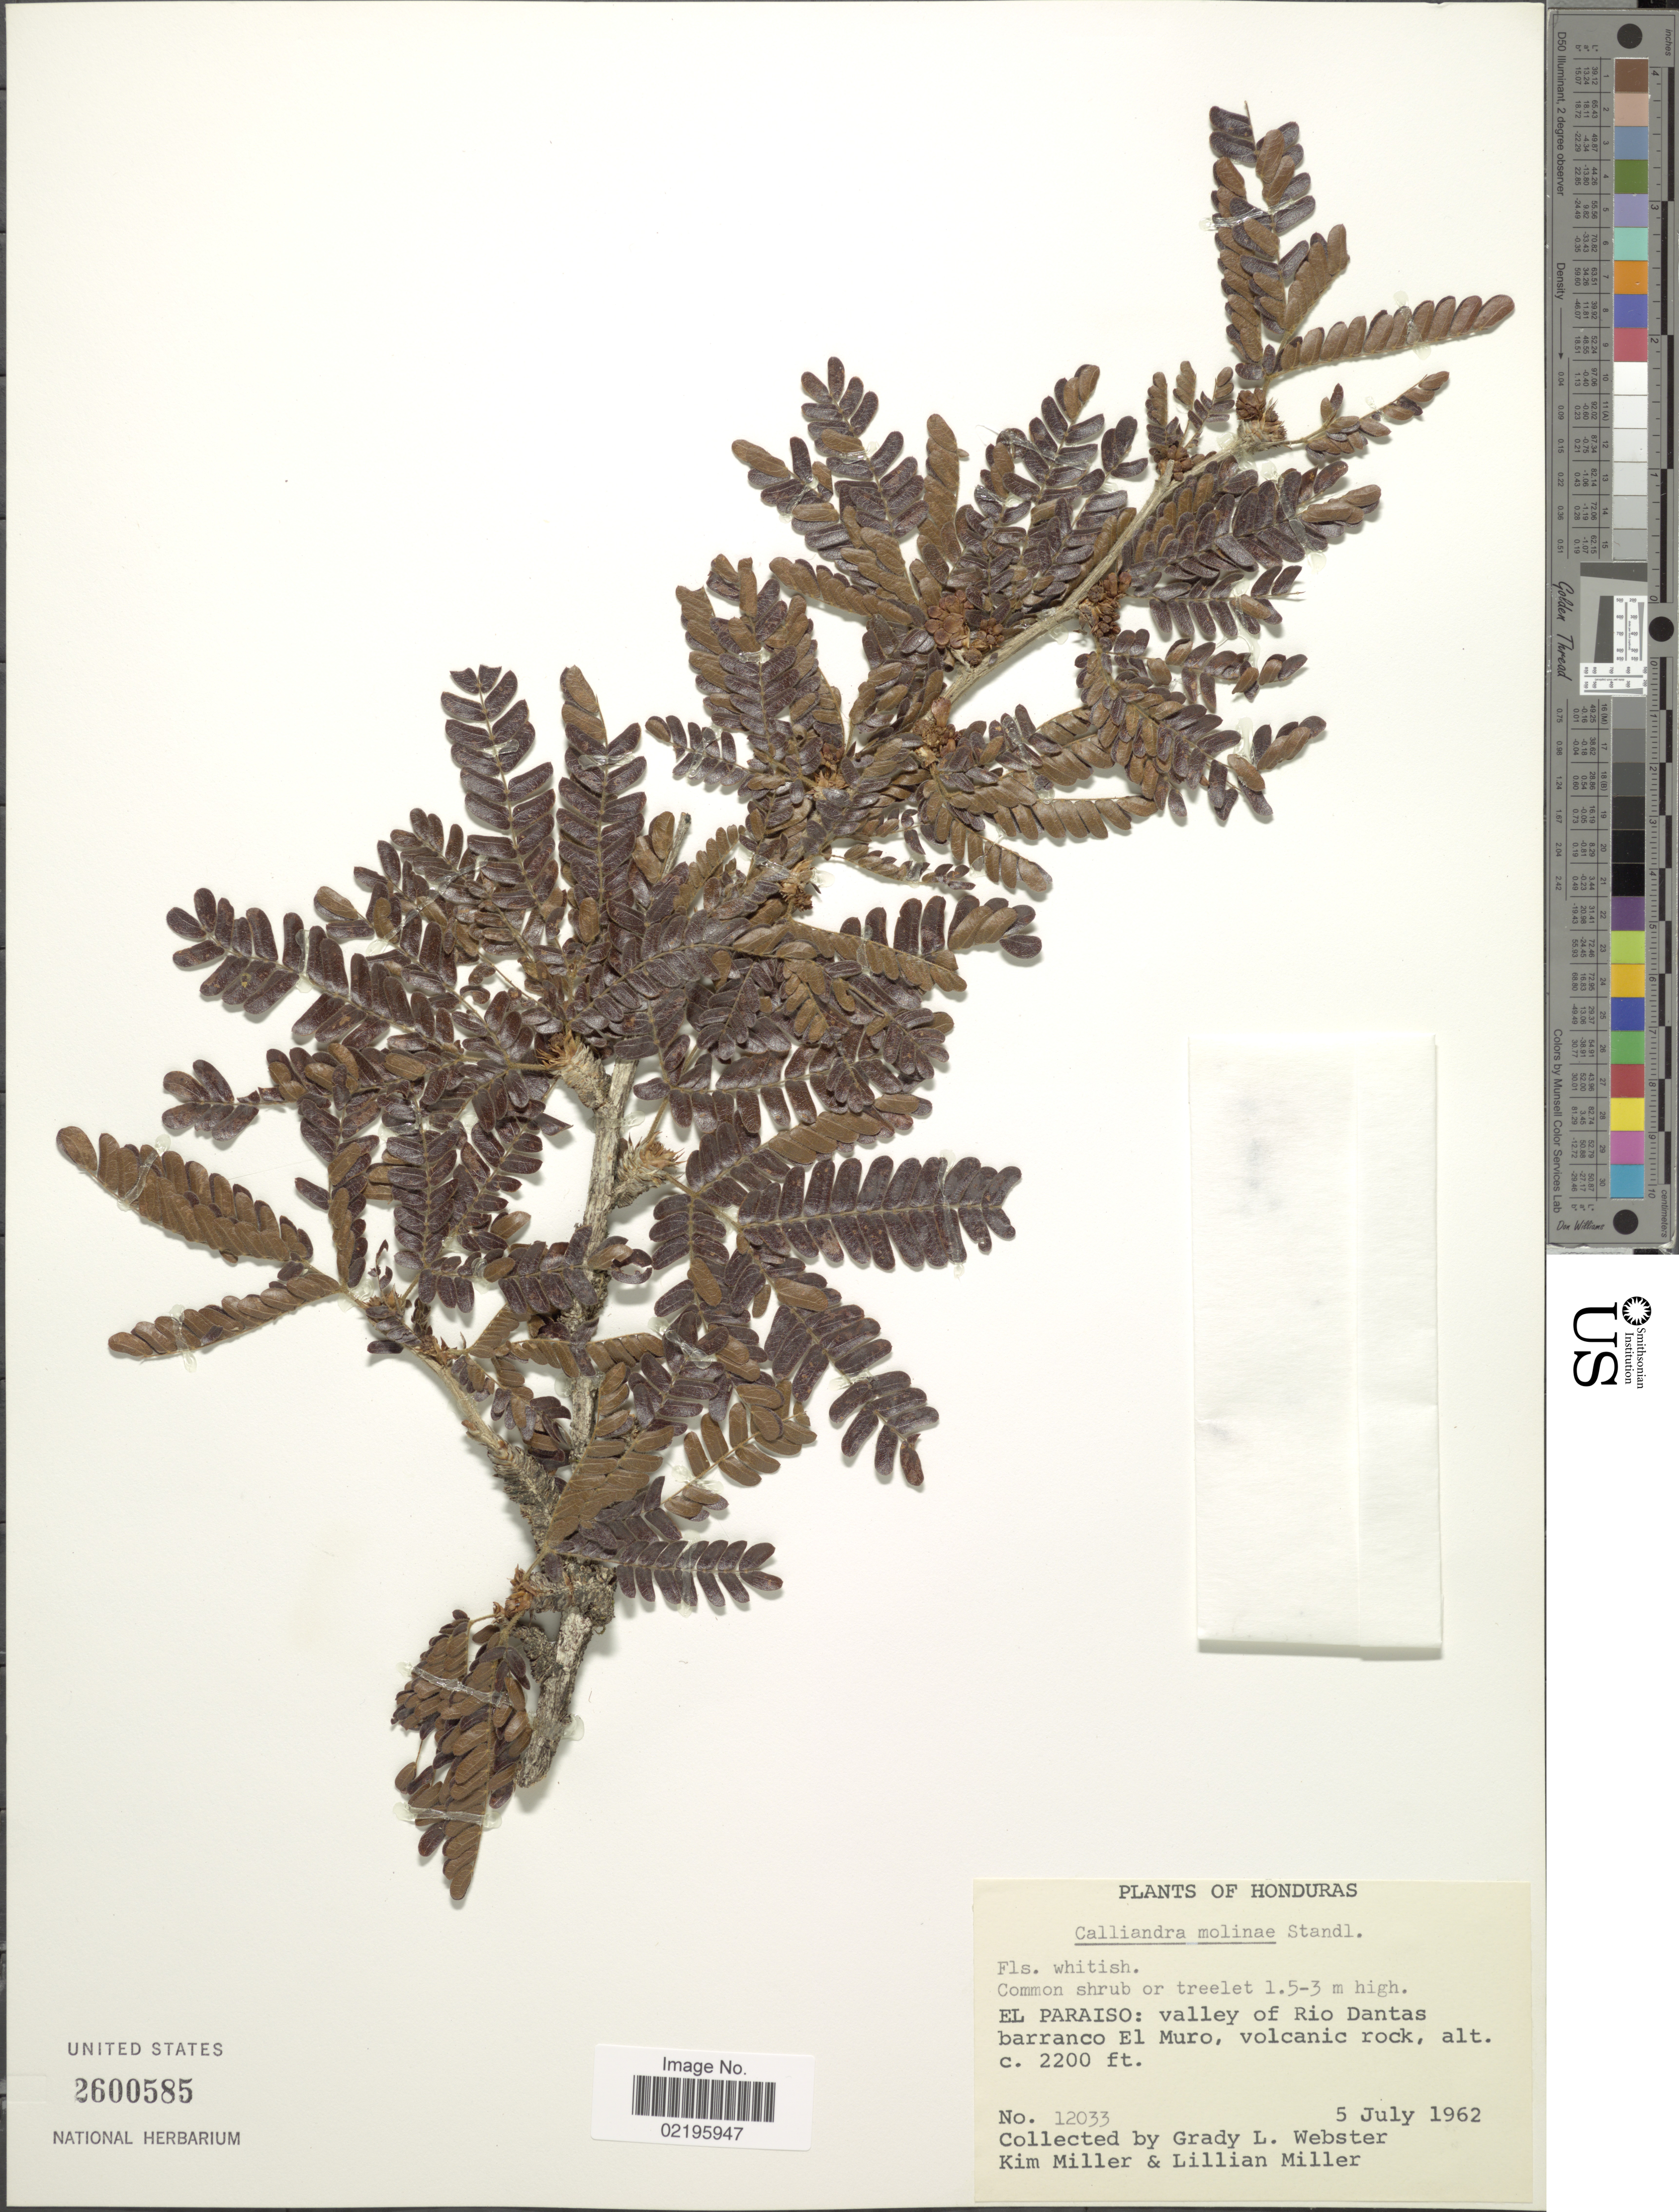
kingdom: Plantae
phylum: Tracheophyta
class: Magnoliopsida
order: Fabales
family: Fabaceae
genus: Calliandra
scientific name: Calliandra molinae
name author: Standl. & Steyerm.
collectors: G. L. Webster, K. Miller & L. Miller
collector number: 12033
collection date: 1962-07-05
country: Honduras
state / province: El Paraíso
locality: Valley of Rio Dantas barranco El Muro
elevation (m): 671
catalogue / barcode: US 2600585